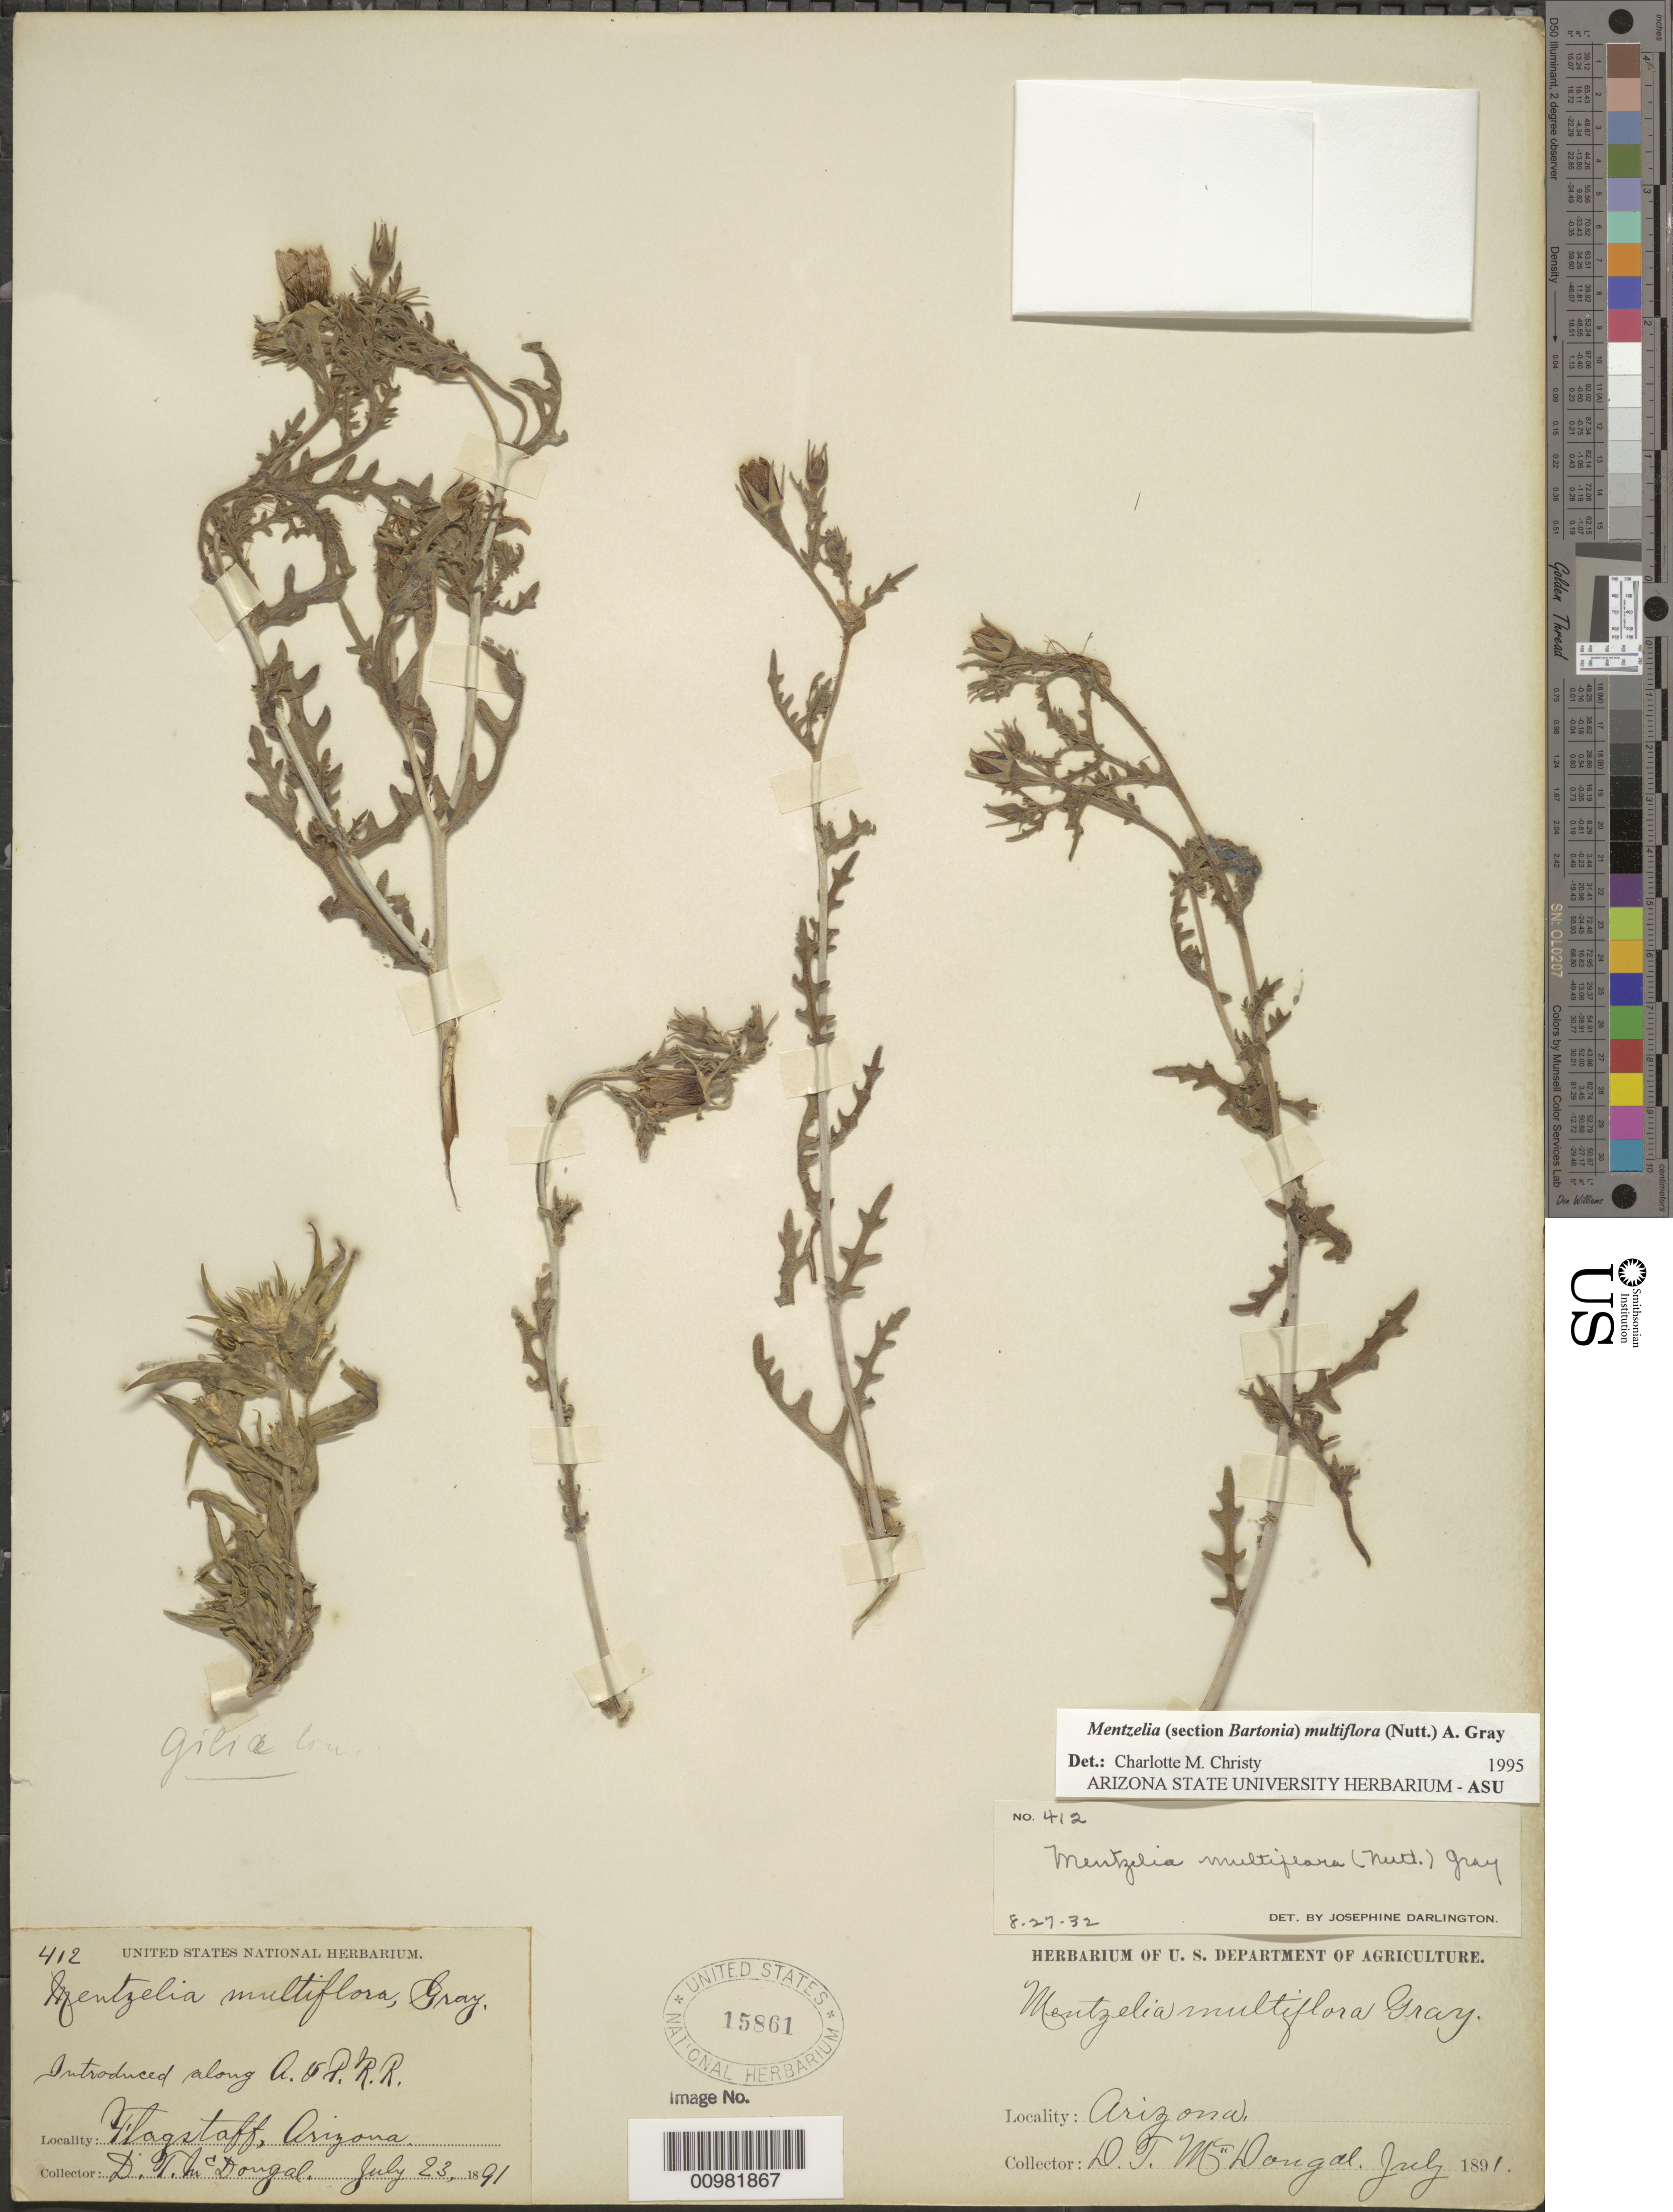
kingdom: Plantae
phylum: Tracheophyta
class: Magnoliopsida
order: Cornales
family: Loasaceae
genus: Mentzelia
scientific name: Mentzelia multiflora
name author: (Nutt.) A. Gray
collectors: D. T. MacDougal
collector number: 412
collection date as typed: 23 Jul 1891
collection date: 1891-07-23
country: United States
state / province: Arizona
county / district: Coconino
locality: Flagstaff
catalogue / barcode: US 15861